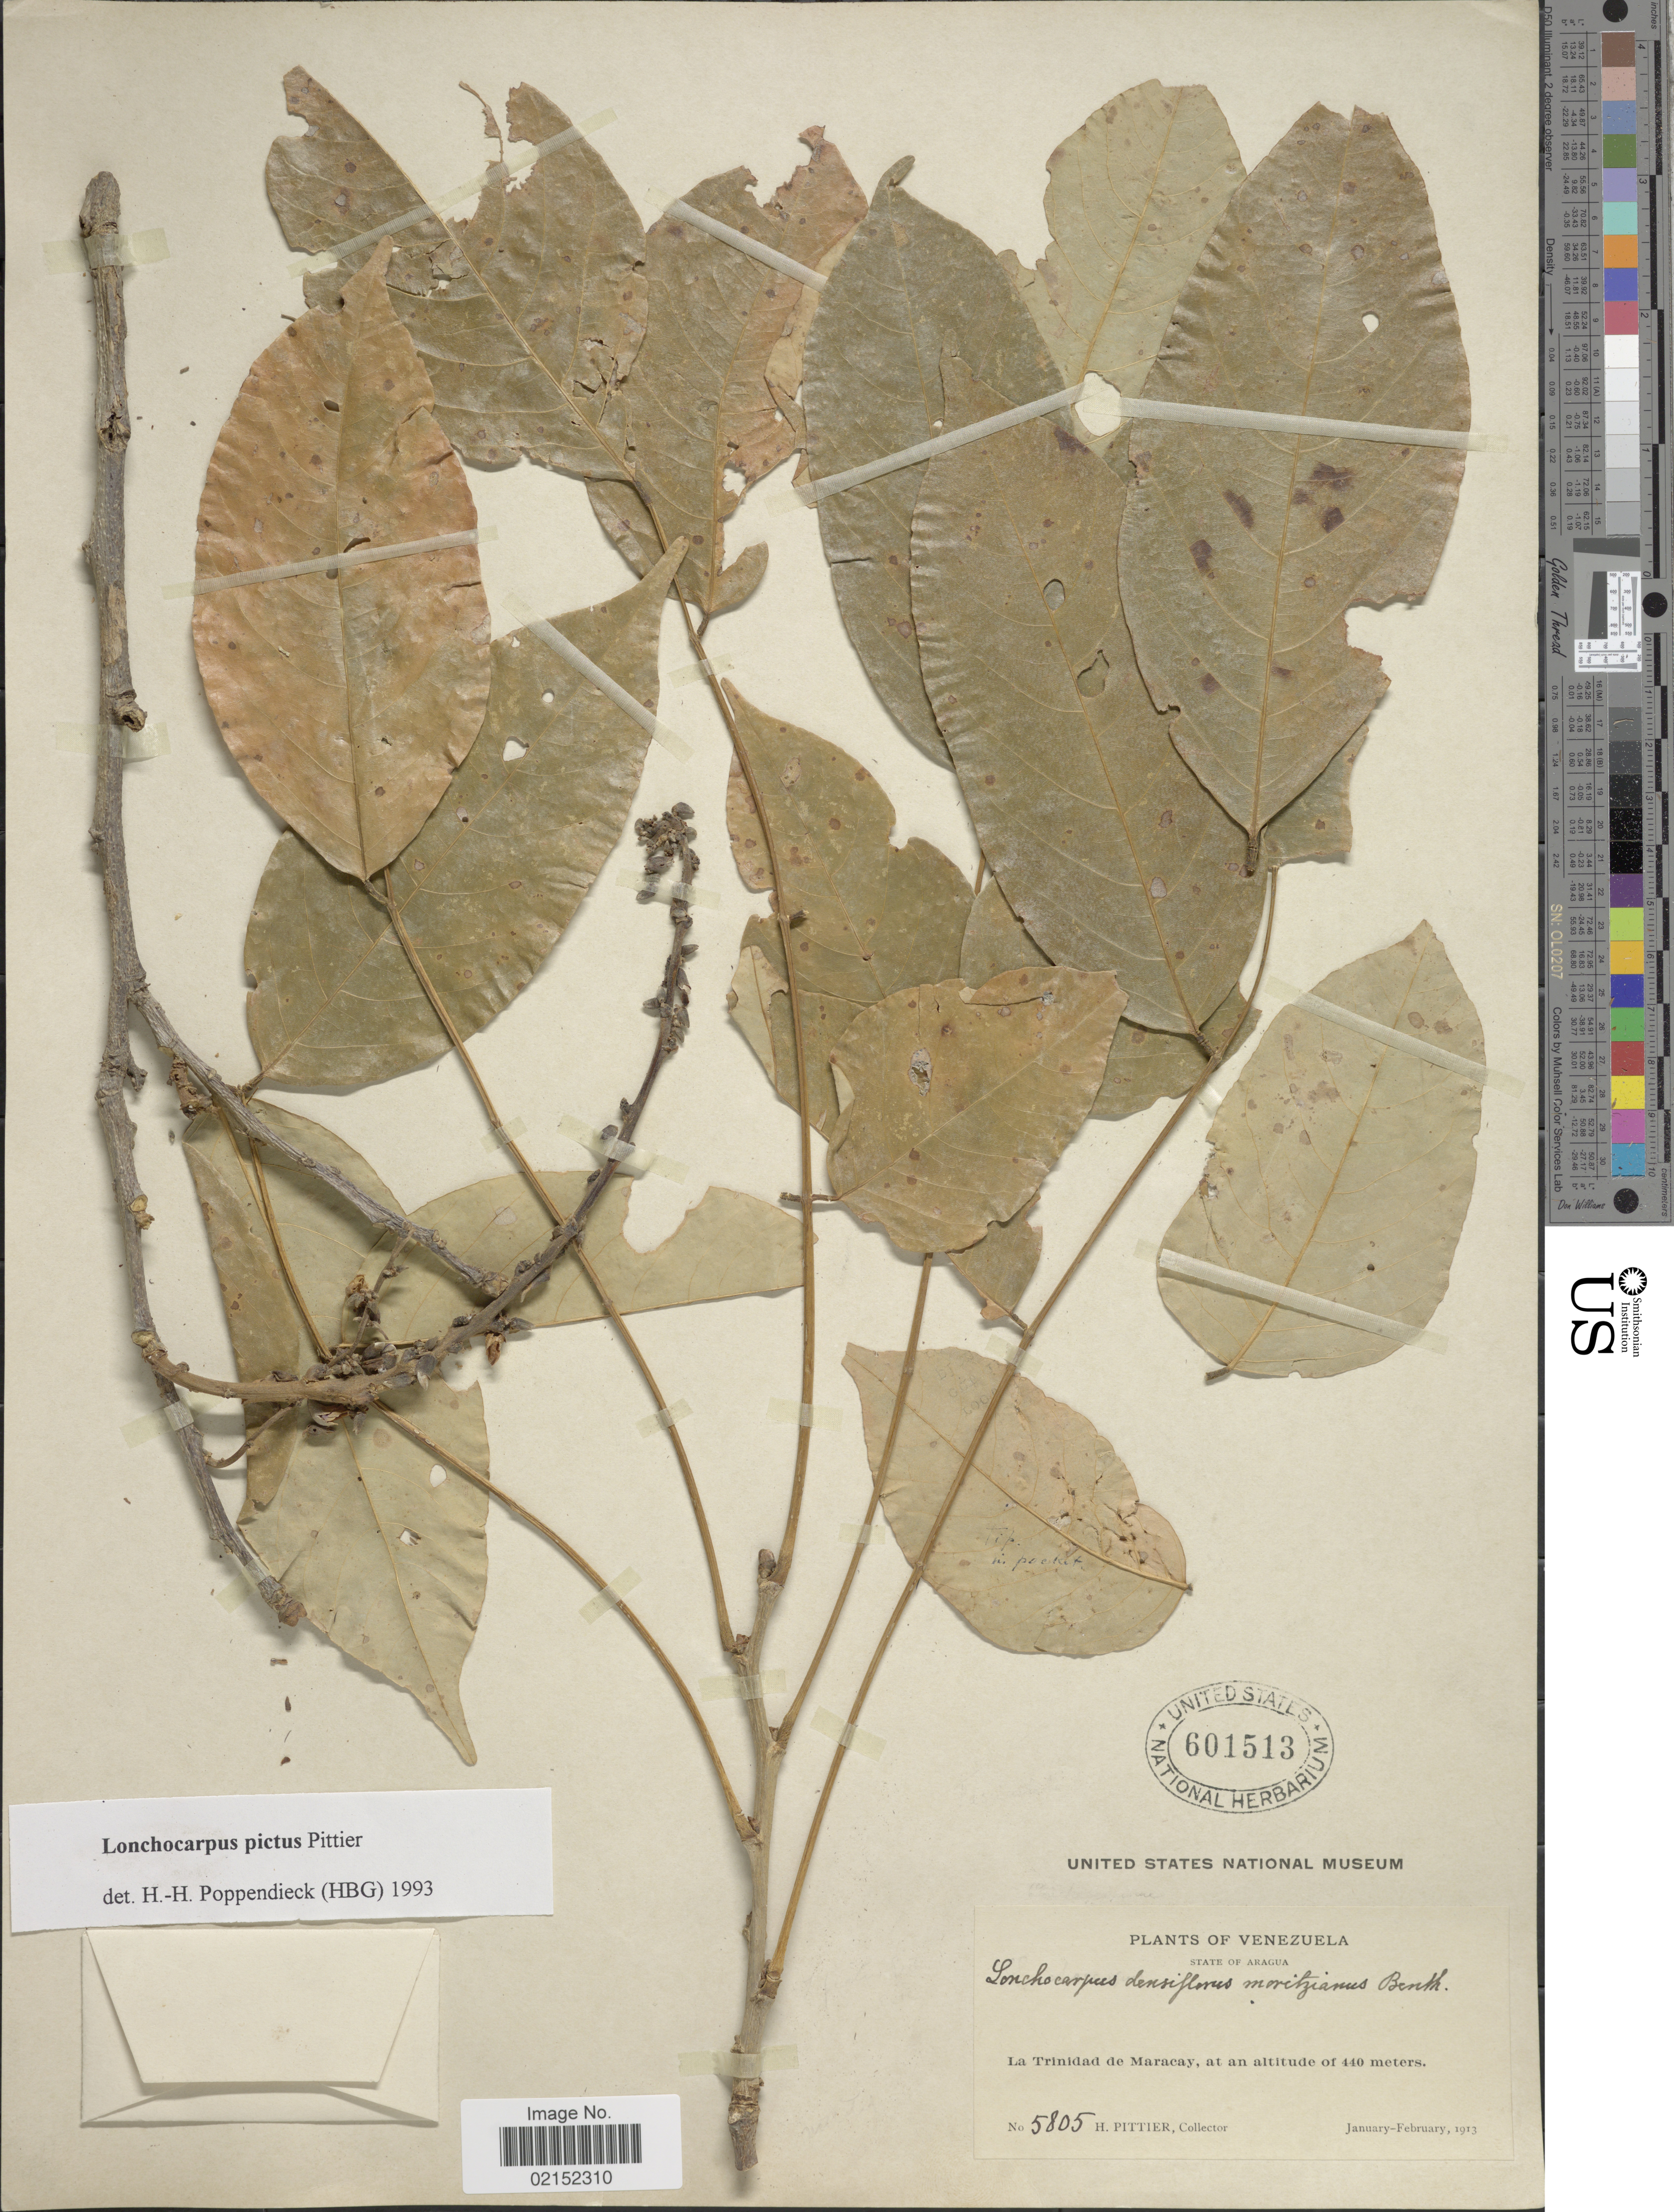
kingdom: Plantae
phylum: Tracheophyta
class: Magnoliopsida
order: Fabales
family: Fabaceae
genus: Lonchocarpus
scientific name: Lonchocarpus pictus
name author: Pittier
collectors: H. F. Pittier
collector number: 5805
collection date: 1913-01/1913-02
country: Venezuela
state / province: Aragua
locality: La Trinidad de Maracay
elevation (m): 440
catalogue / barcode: US 601513